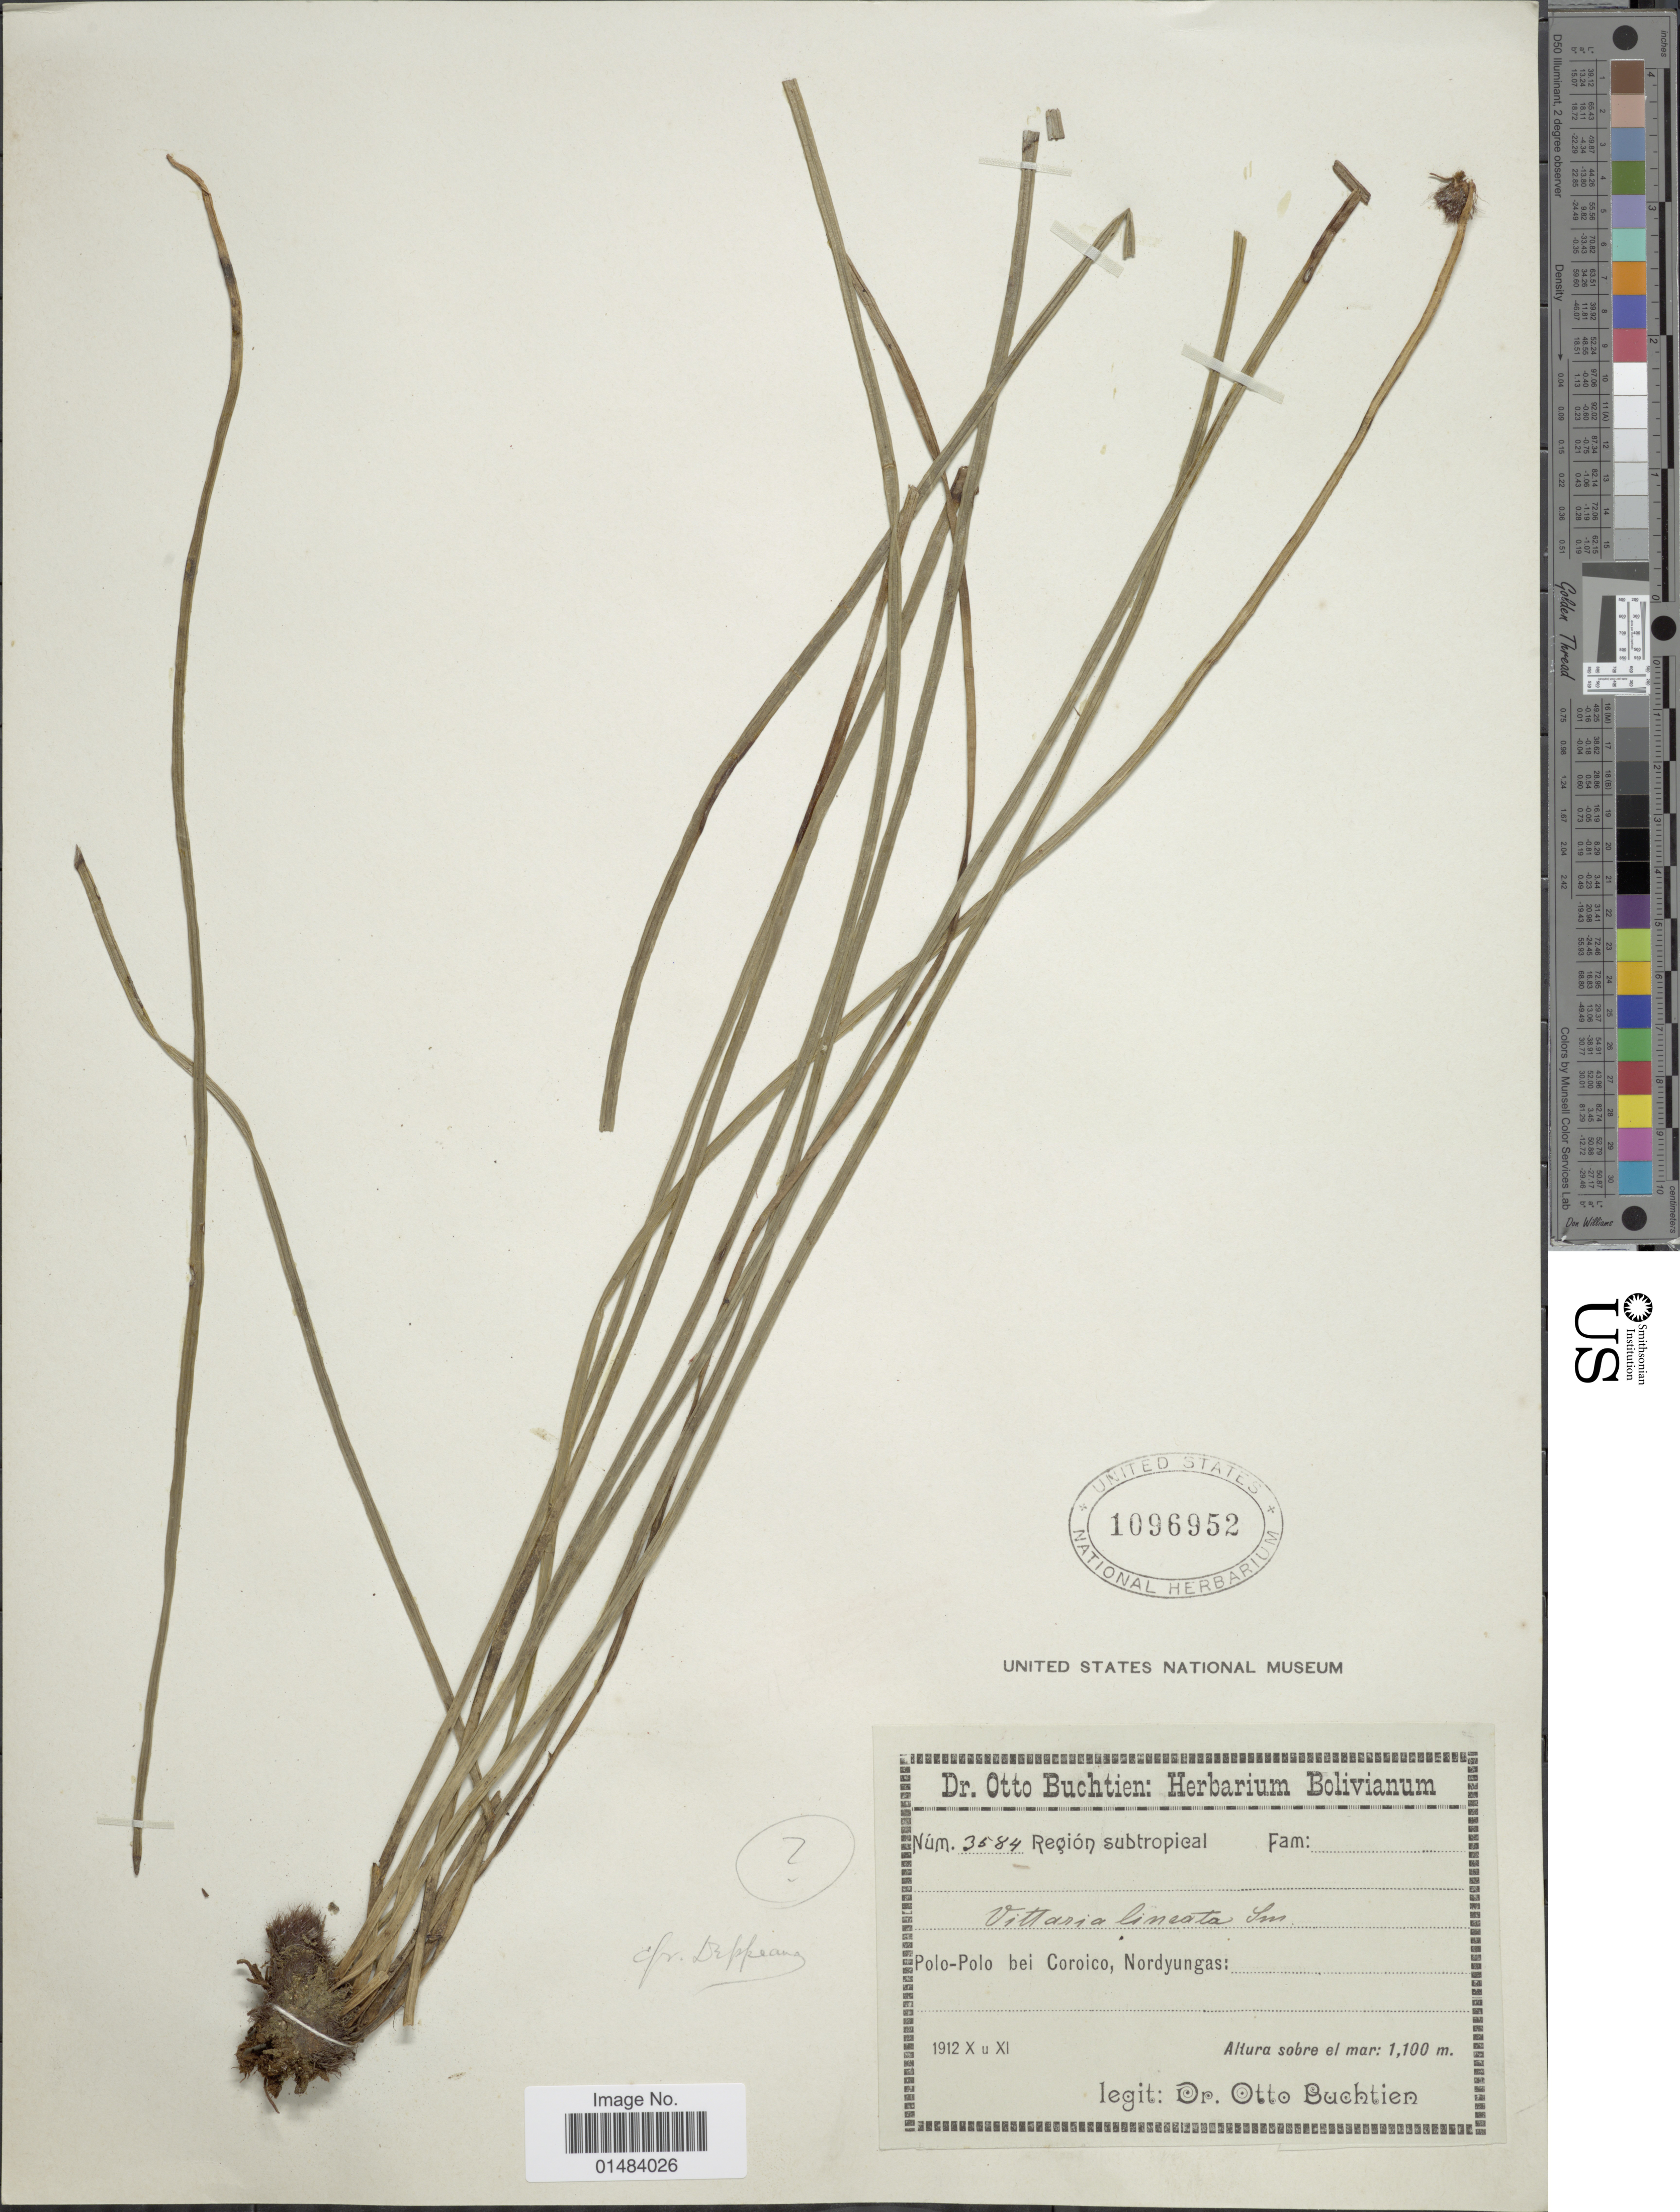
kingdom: Plantae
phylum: Tracheophyta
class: Polypodiopsida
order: Polypodiales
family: Pteridaceae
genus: Vittaria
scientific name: Vittaria lineata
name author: (L.) Sm.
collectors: O. Buchtien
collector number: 3584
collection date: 1912-10/1912-11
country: Bolivia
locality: Polo-Polo bei Coroico, Nordyungas.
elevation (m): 1100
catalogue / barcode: US 1096952